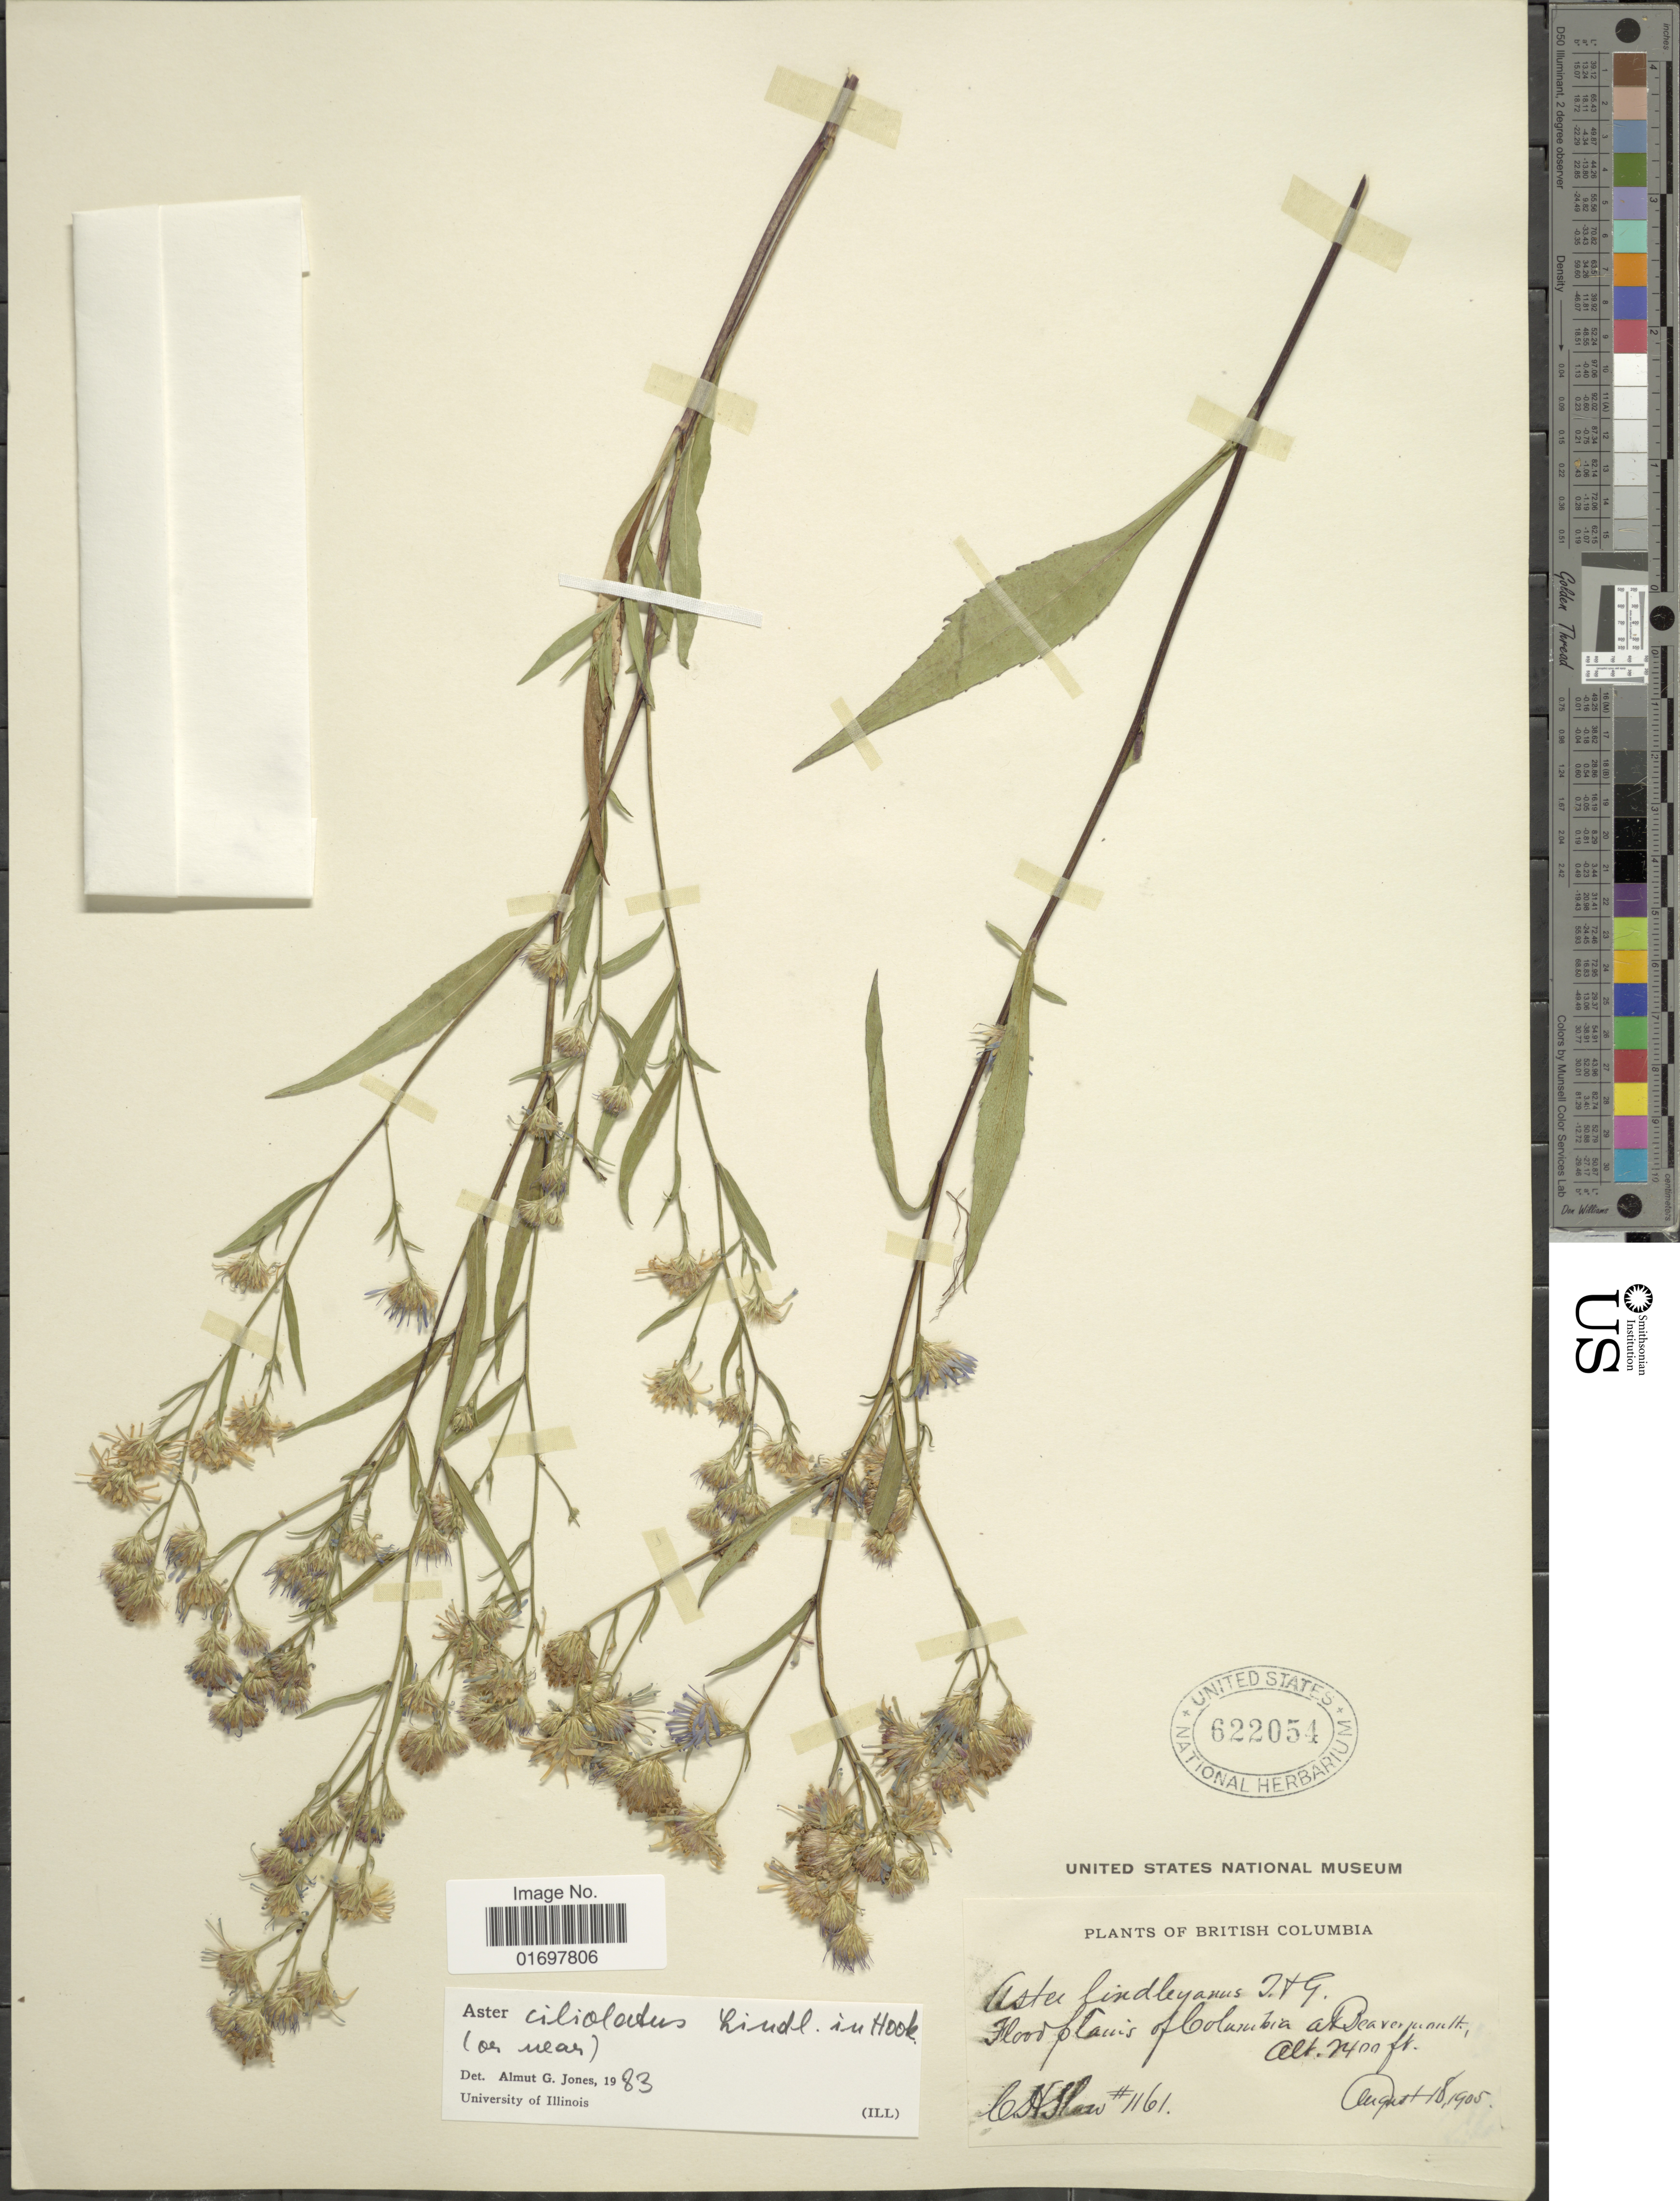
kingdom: Plantae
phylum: Tracheophyta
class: Magnoliopsida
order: Asterales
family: Asteraceae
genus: Symphyotrichum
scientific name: Symphyotrichum ciliolatum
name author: (Lindl.) Á. Löve & D. Löve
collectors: C. H. Shaw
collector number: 1161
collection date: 1905-08-18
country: Canada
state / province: British Columbia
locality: Flood Plains of Columbia ar Beavermouth.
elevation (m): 732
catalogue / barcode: US 622054